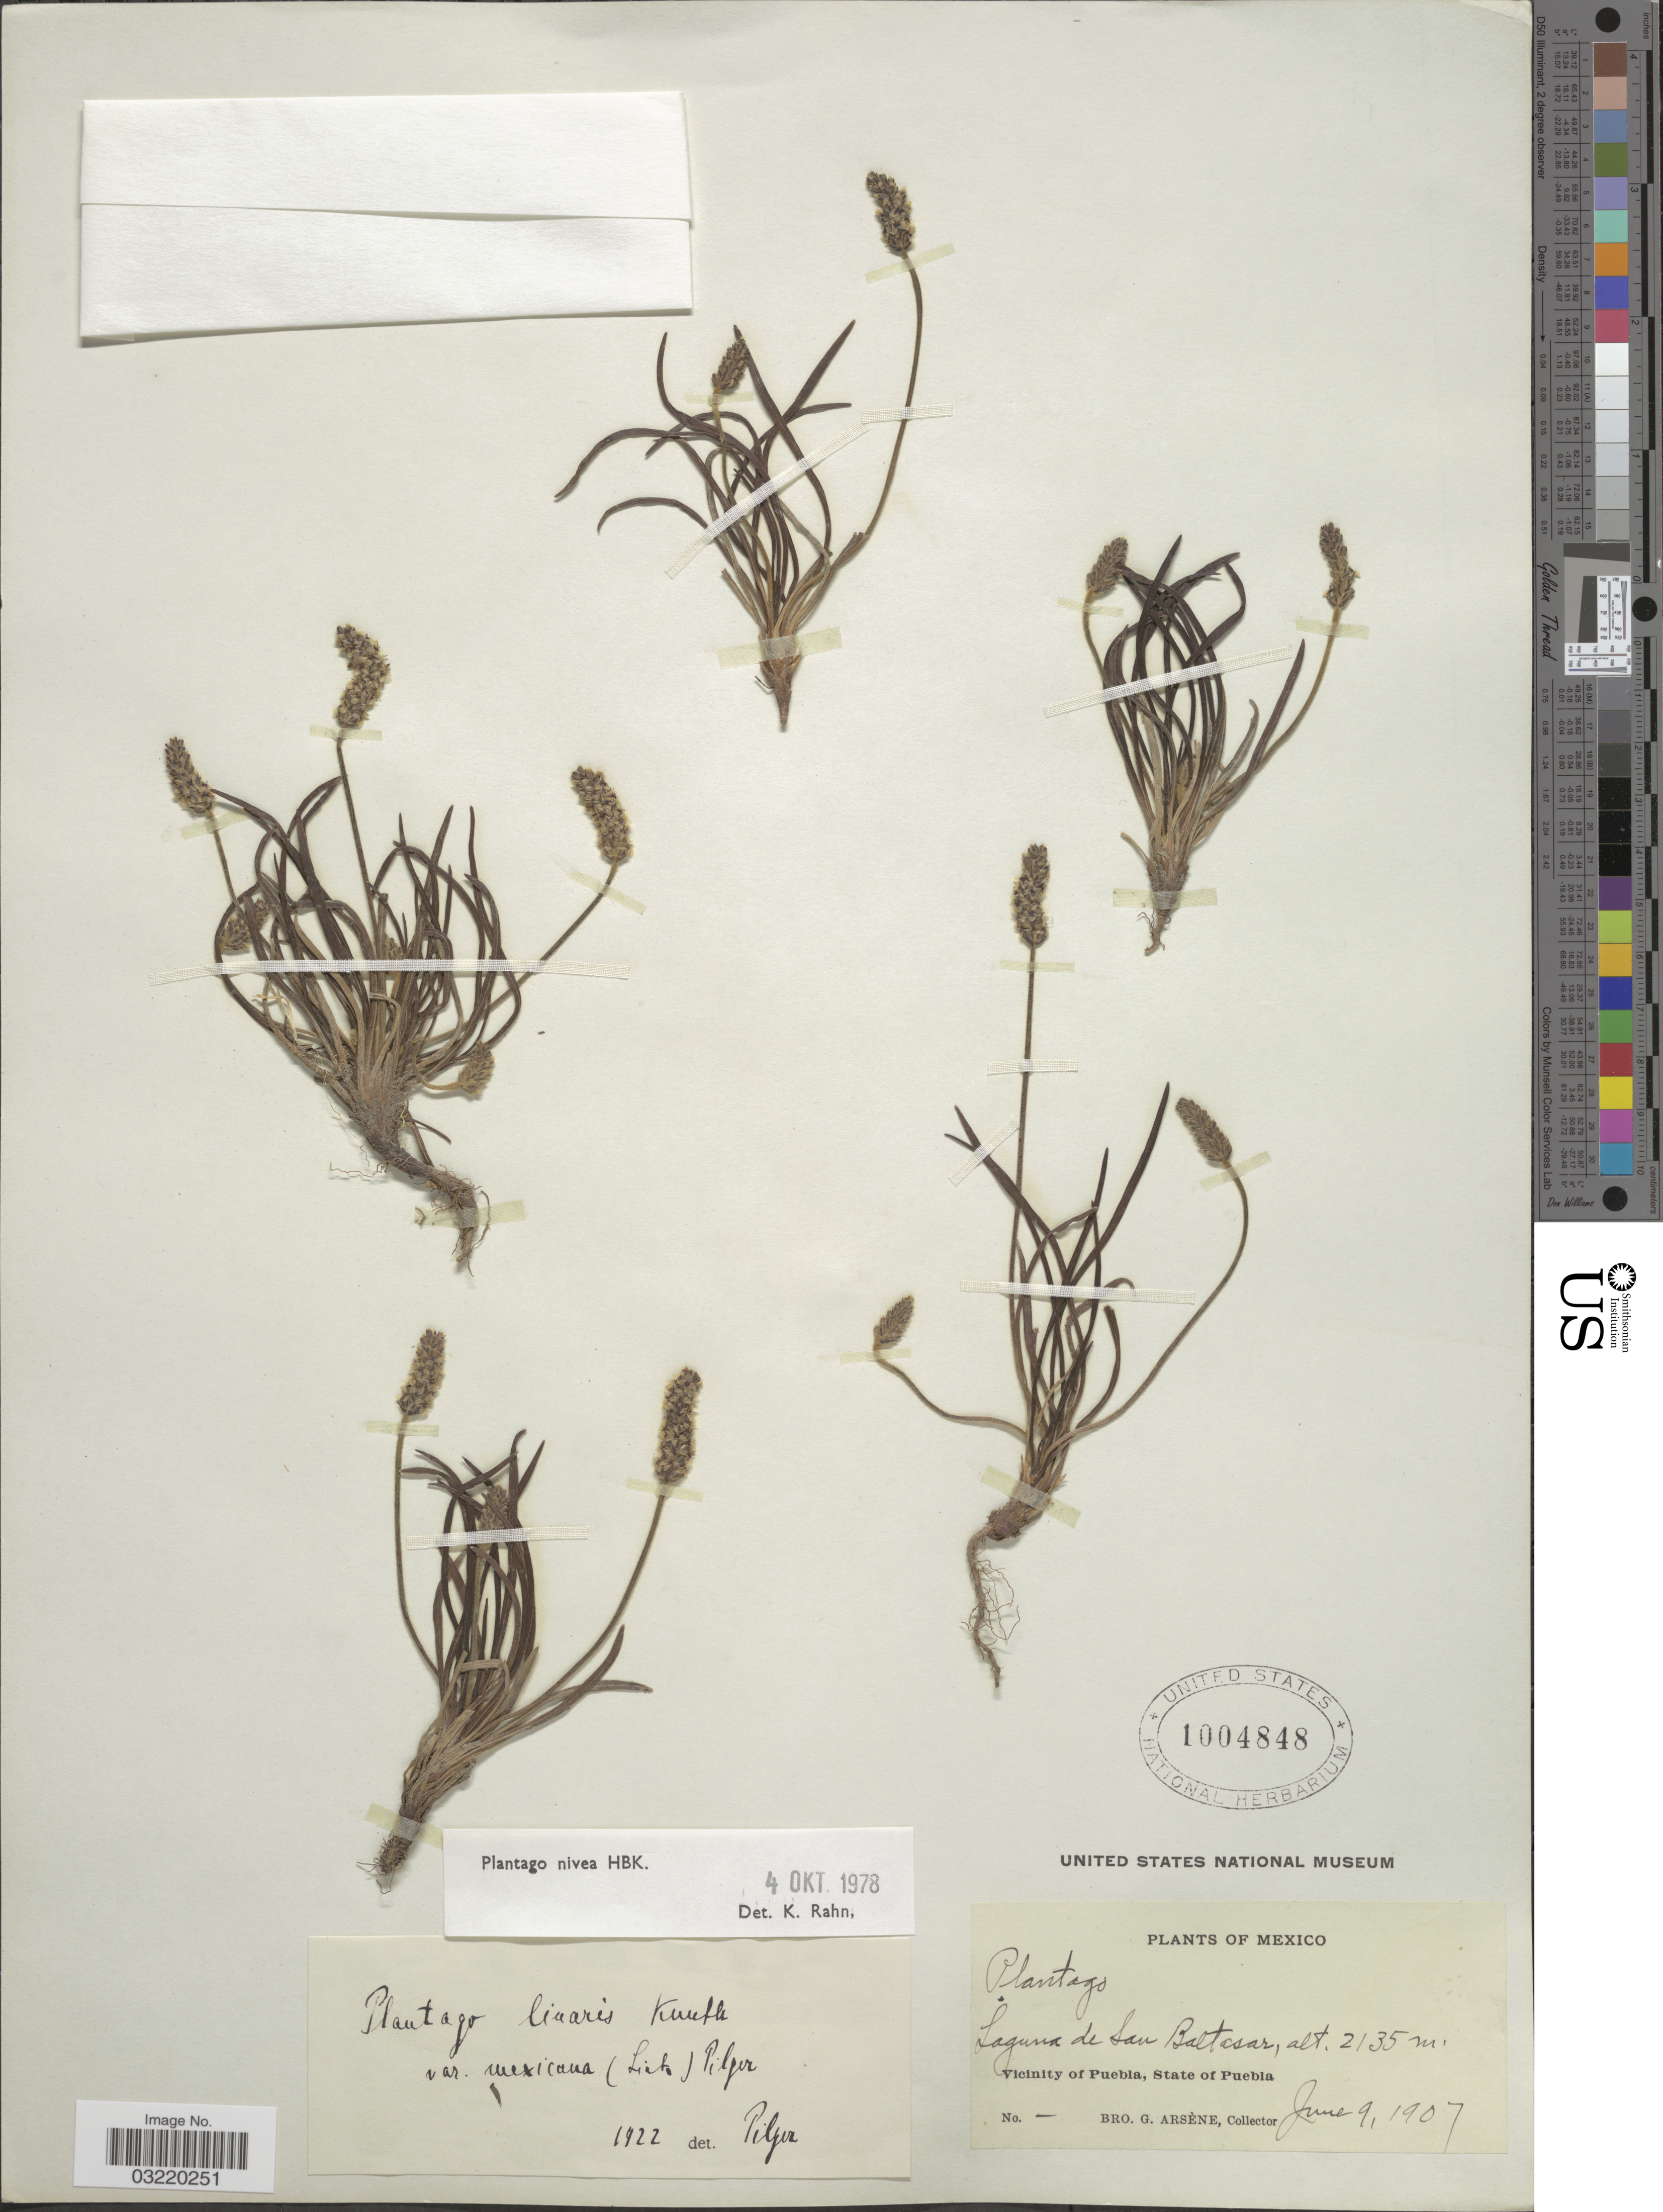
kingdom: Plantae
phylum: Tracheophyta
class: Magnoliopsida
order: Lamiales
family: Plantaginaceae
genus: Plantago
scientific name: Plantago nivea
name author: Kunth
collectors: Bro. G. Arsène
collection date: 1907-06-09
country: Mexico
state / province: Puebla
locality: Laguna de San Baltasar. Vicinity of Puebla.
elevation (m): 2135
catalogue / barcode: US 1004848